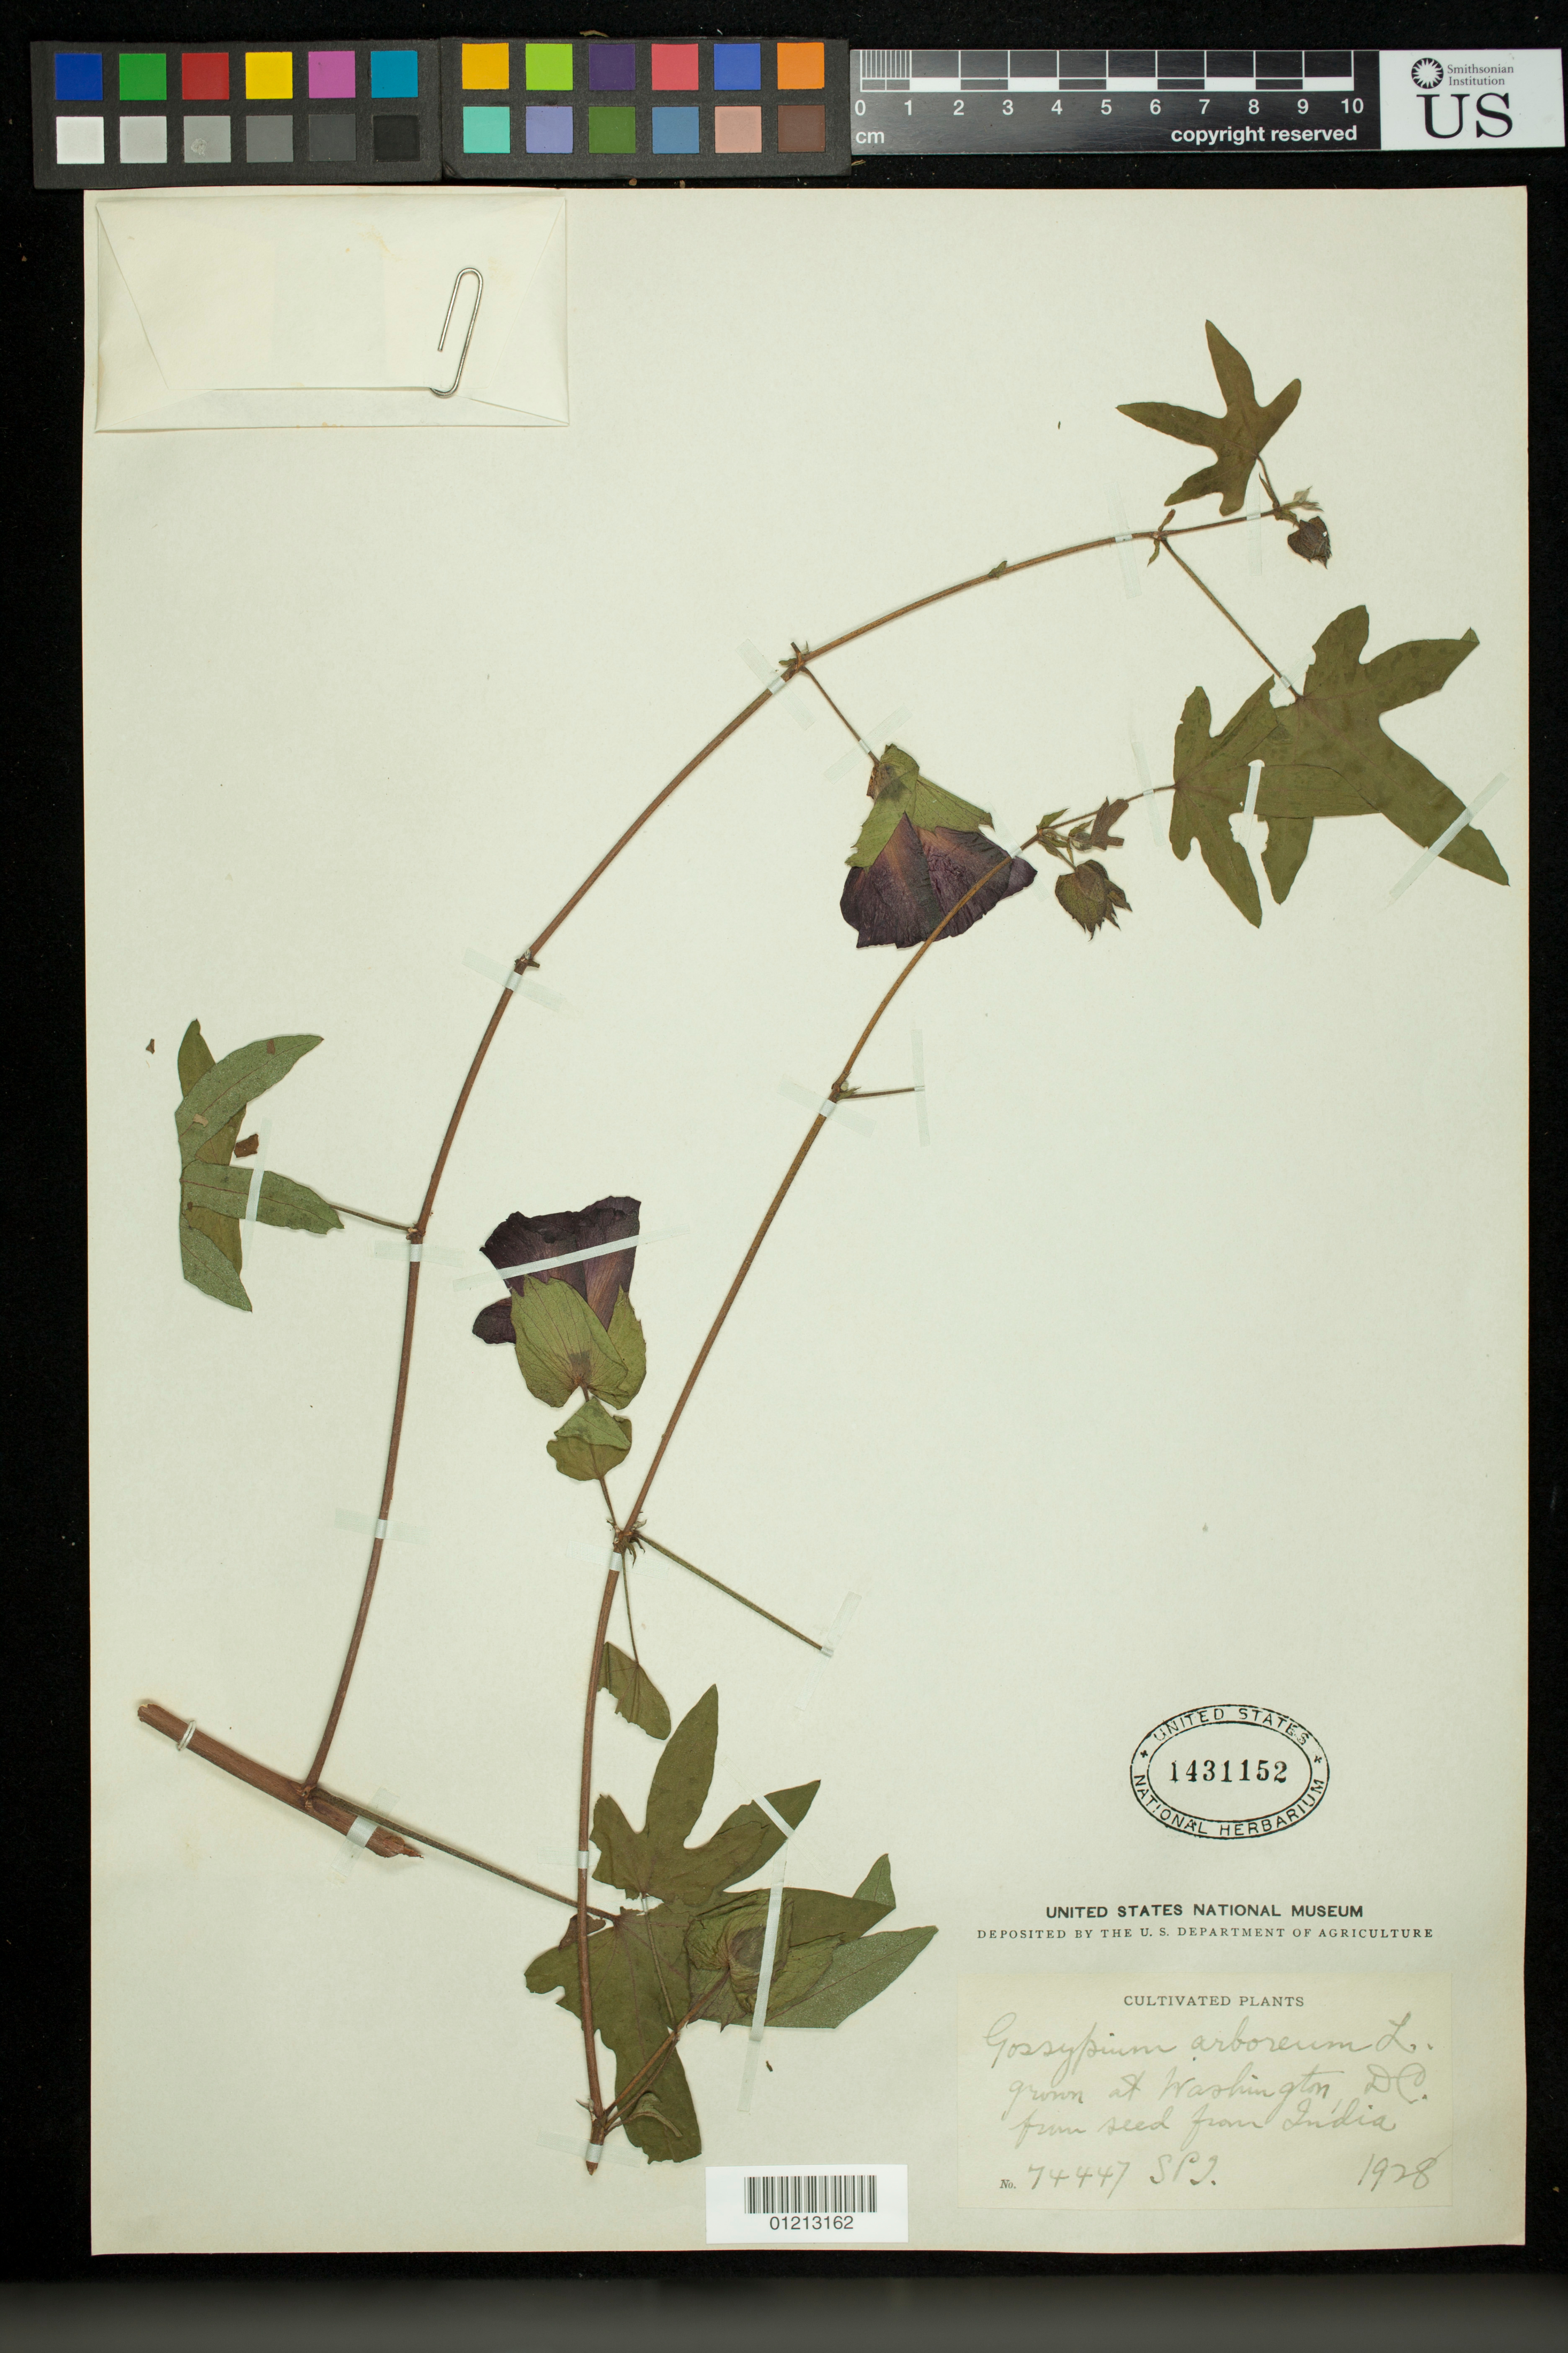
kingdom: Plantae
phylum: Tracheophyta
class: Magnoliopsida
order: Malvales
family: Malvaceae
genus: Gossypium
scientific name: Gossypium arboreum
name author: L.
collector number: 74447 S.P.I.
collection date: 1928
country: United States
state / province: District of Columbia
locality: Grown at Washington DC. from seed from India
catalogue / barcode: US 1431152